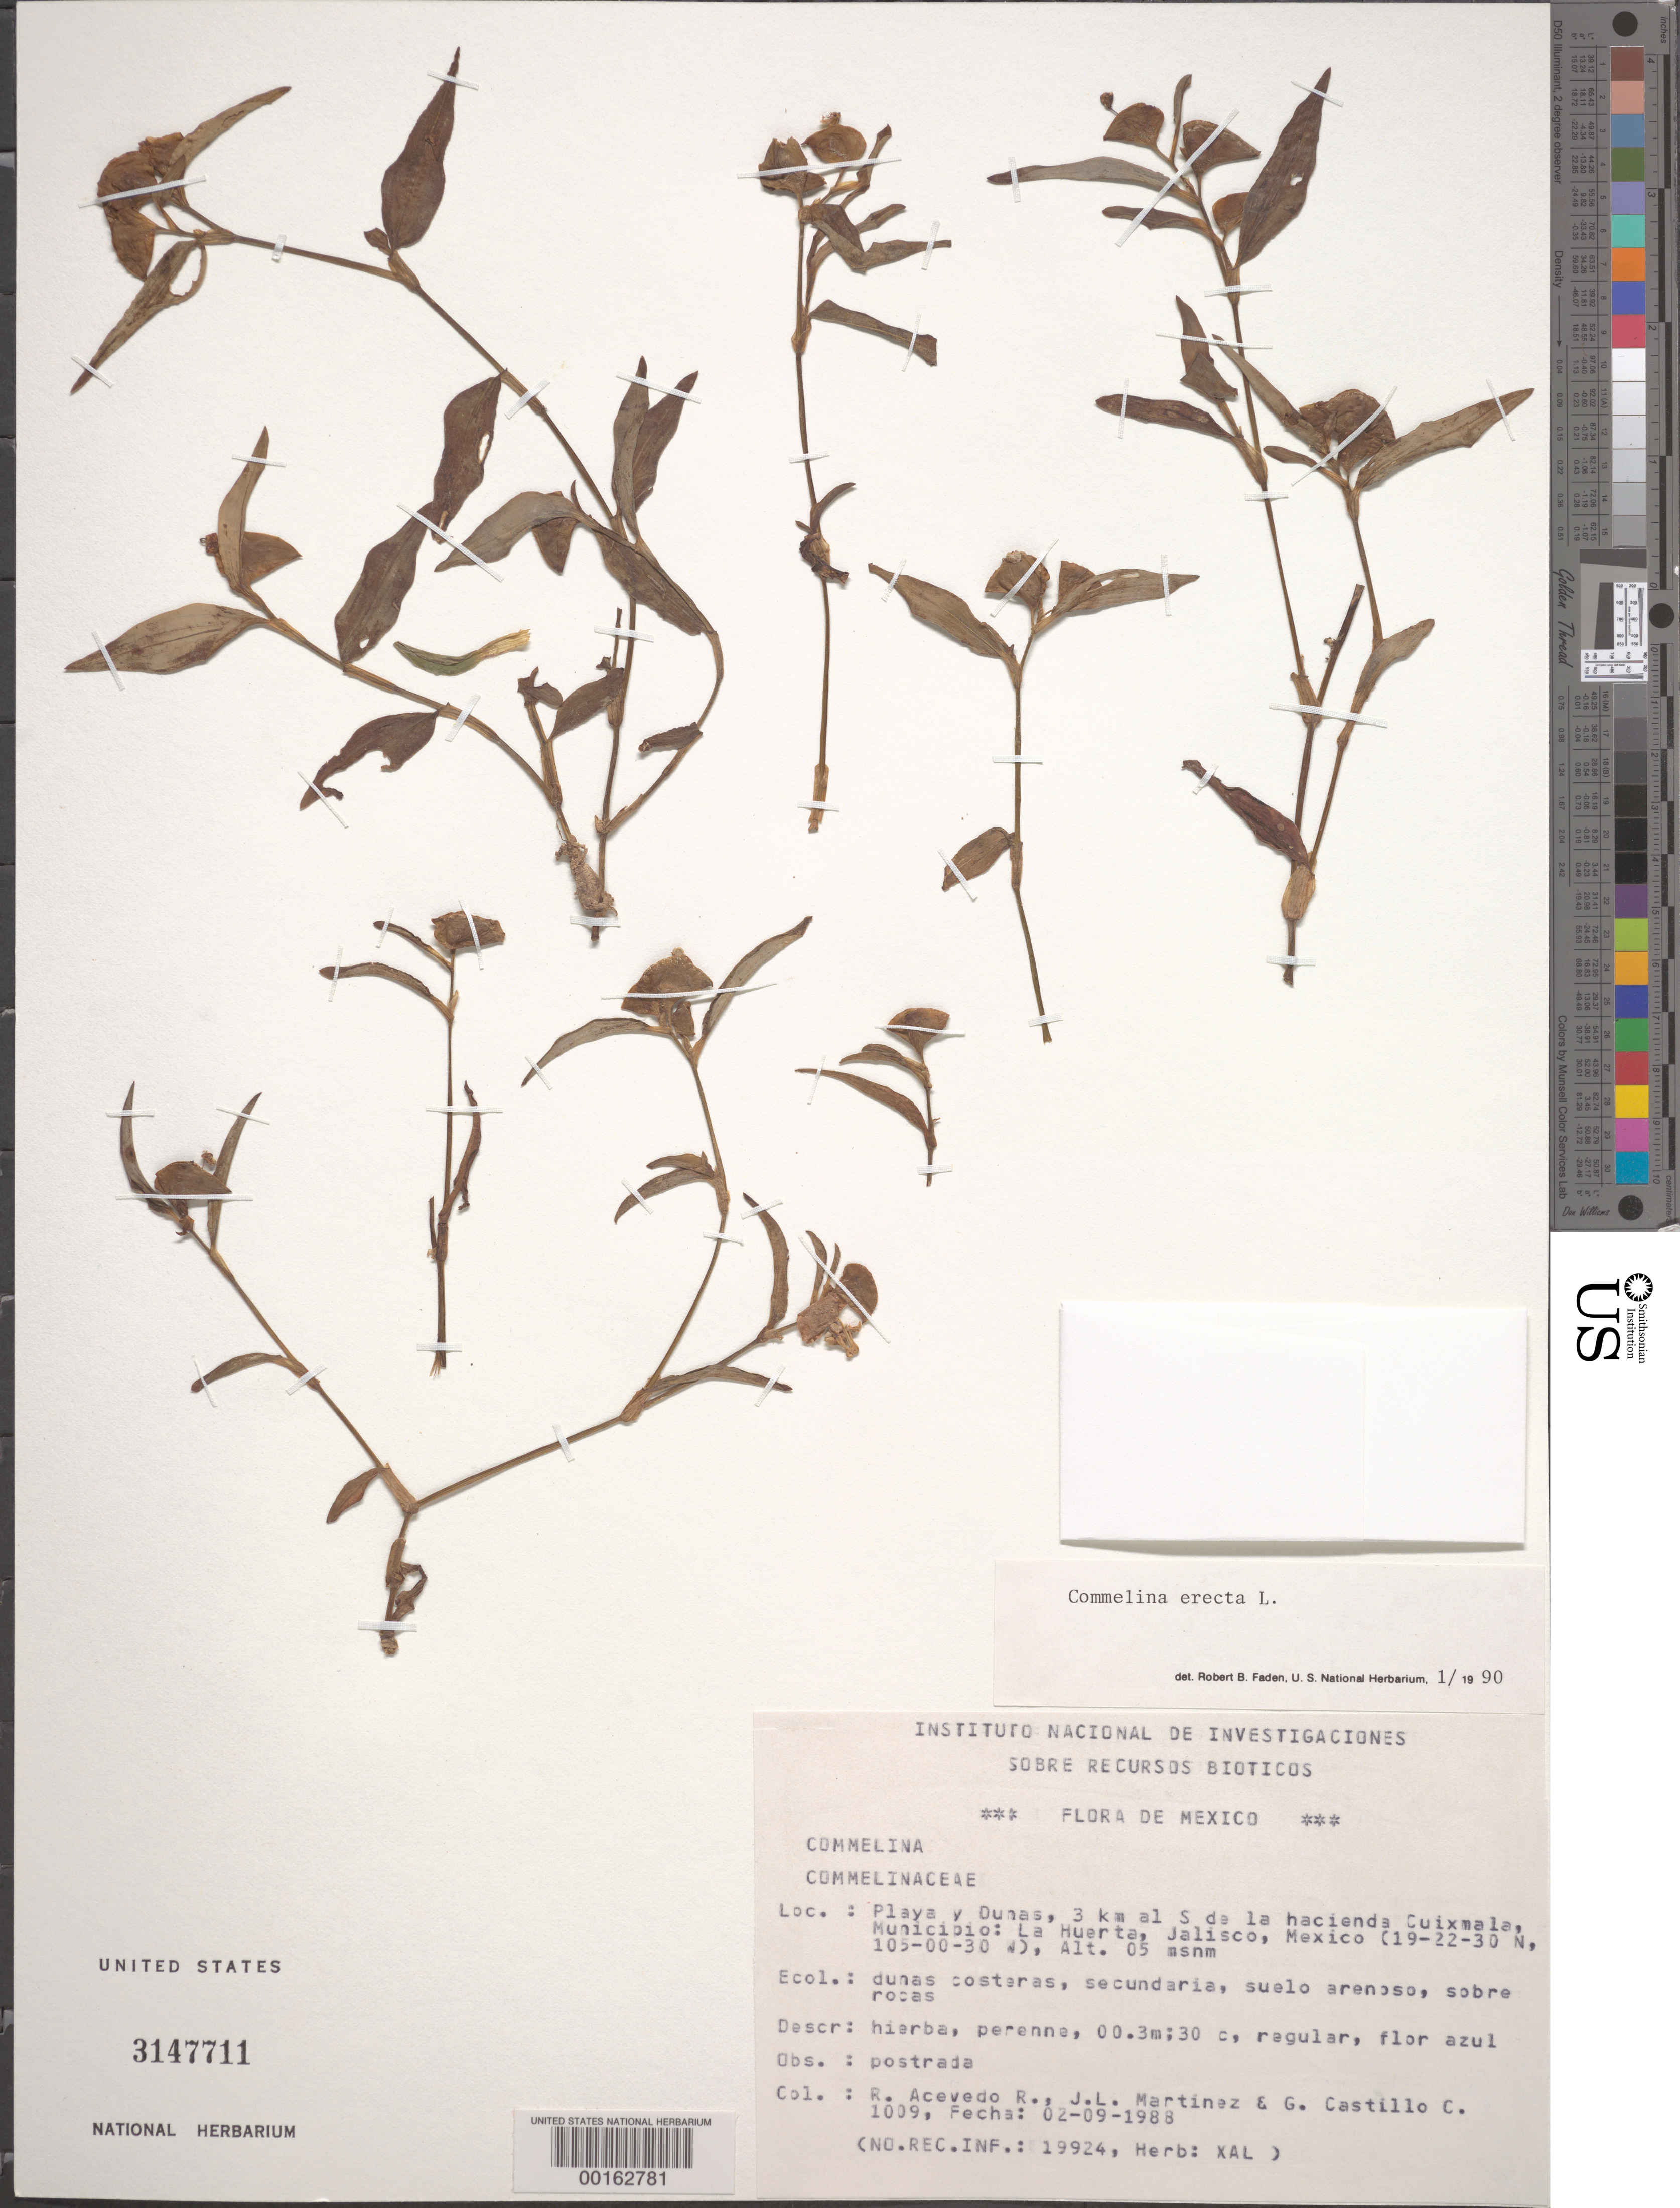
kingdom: Plantae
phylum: Tracheophyta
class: Liliopsida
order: Commelinales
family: Commelinaceae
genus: Commelina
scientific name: Commelina erecta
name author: L.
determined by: Faden, Robert B., (US), Smithsonian Institution - National Museum of Natural History (UNITED STATES)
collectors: R. Acevedo R., J. L. Martinez & G. Castillo C.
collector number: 1009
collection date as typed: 09 Feb 1988 or 02 Sep 1988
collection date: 1988-02-09 or 1988-09-02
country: Mexico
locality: Hacienda Cuixmala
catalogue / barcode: US 3147711